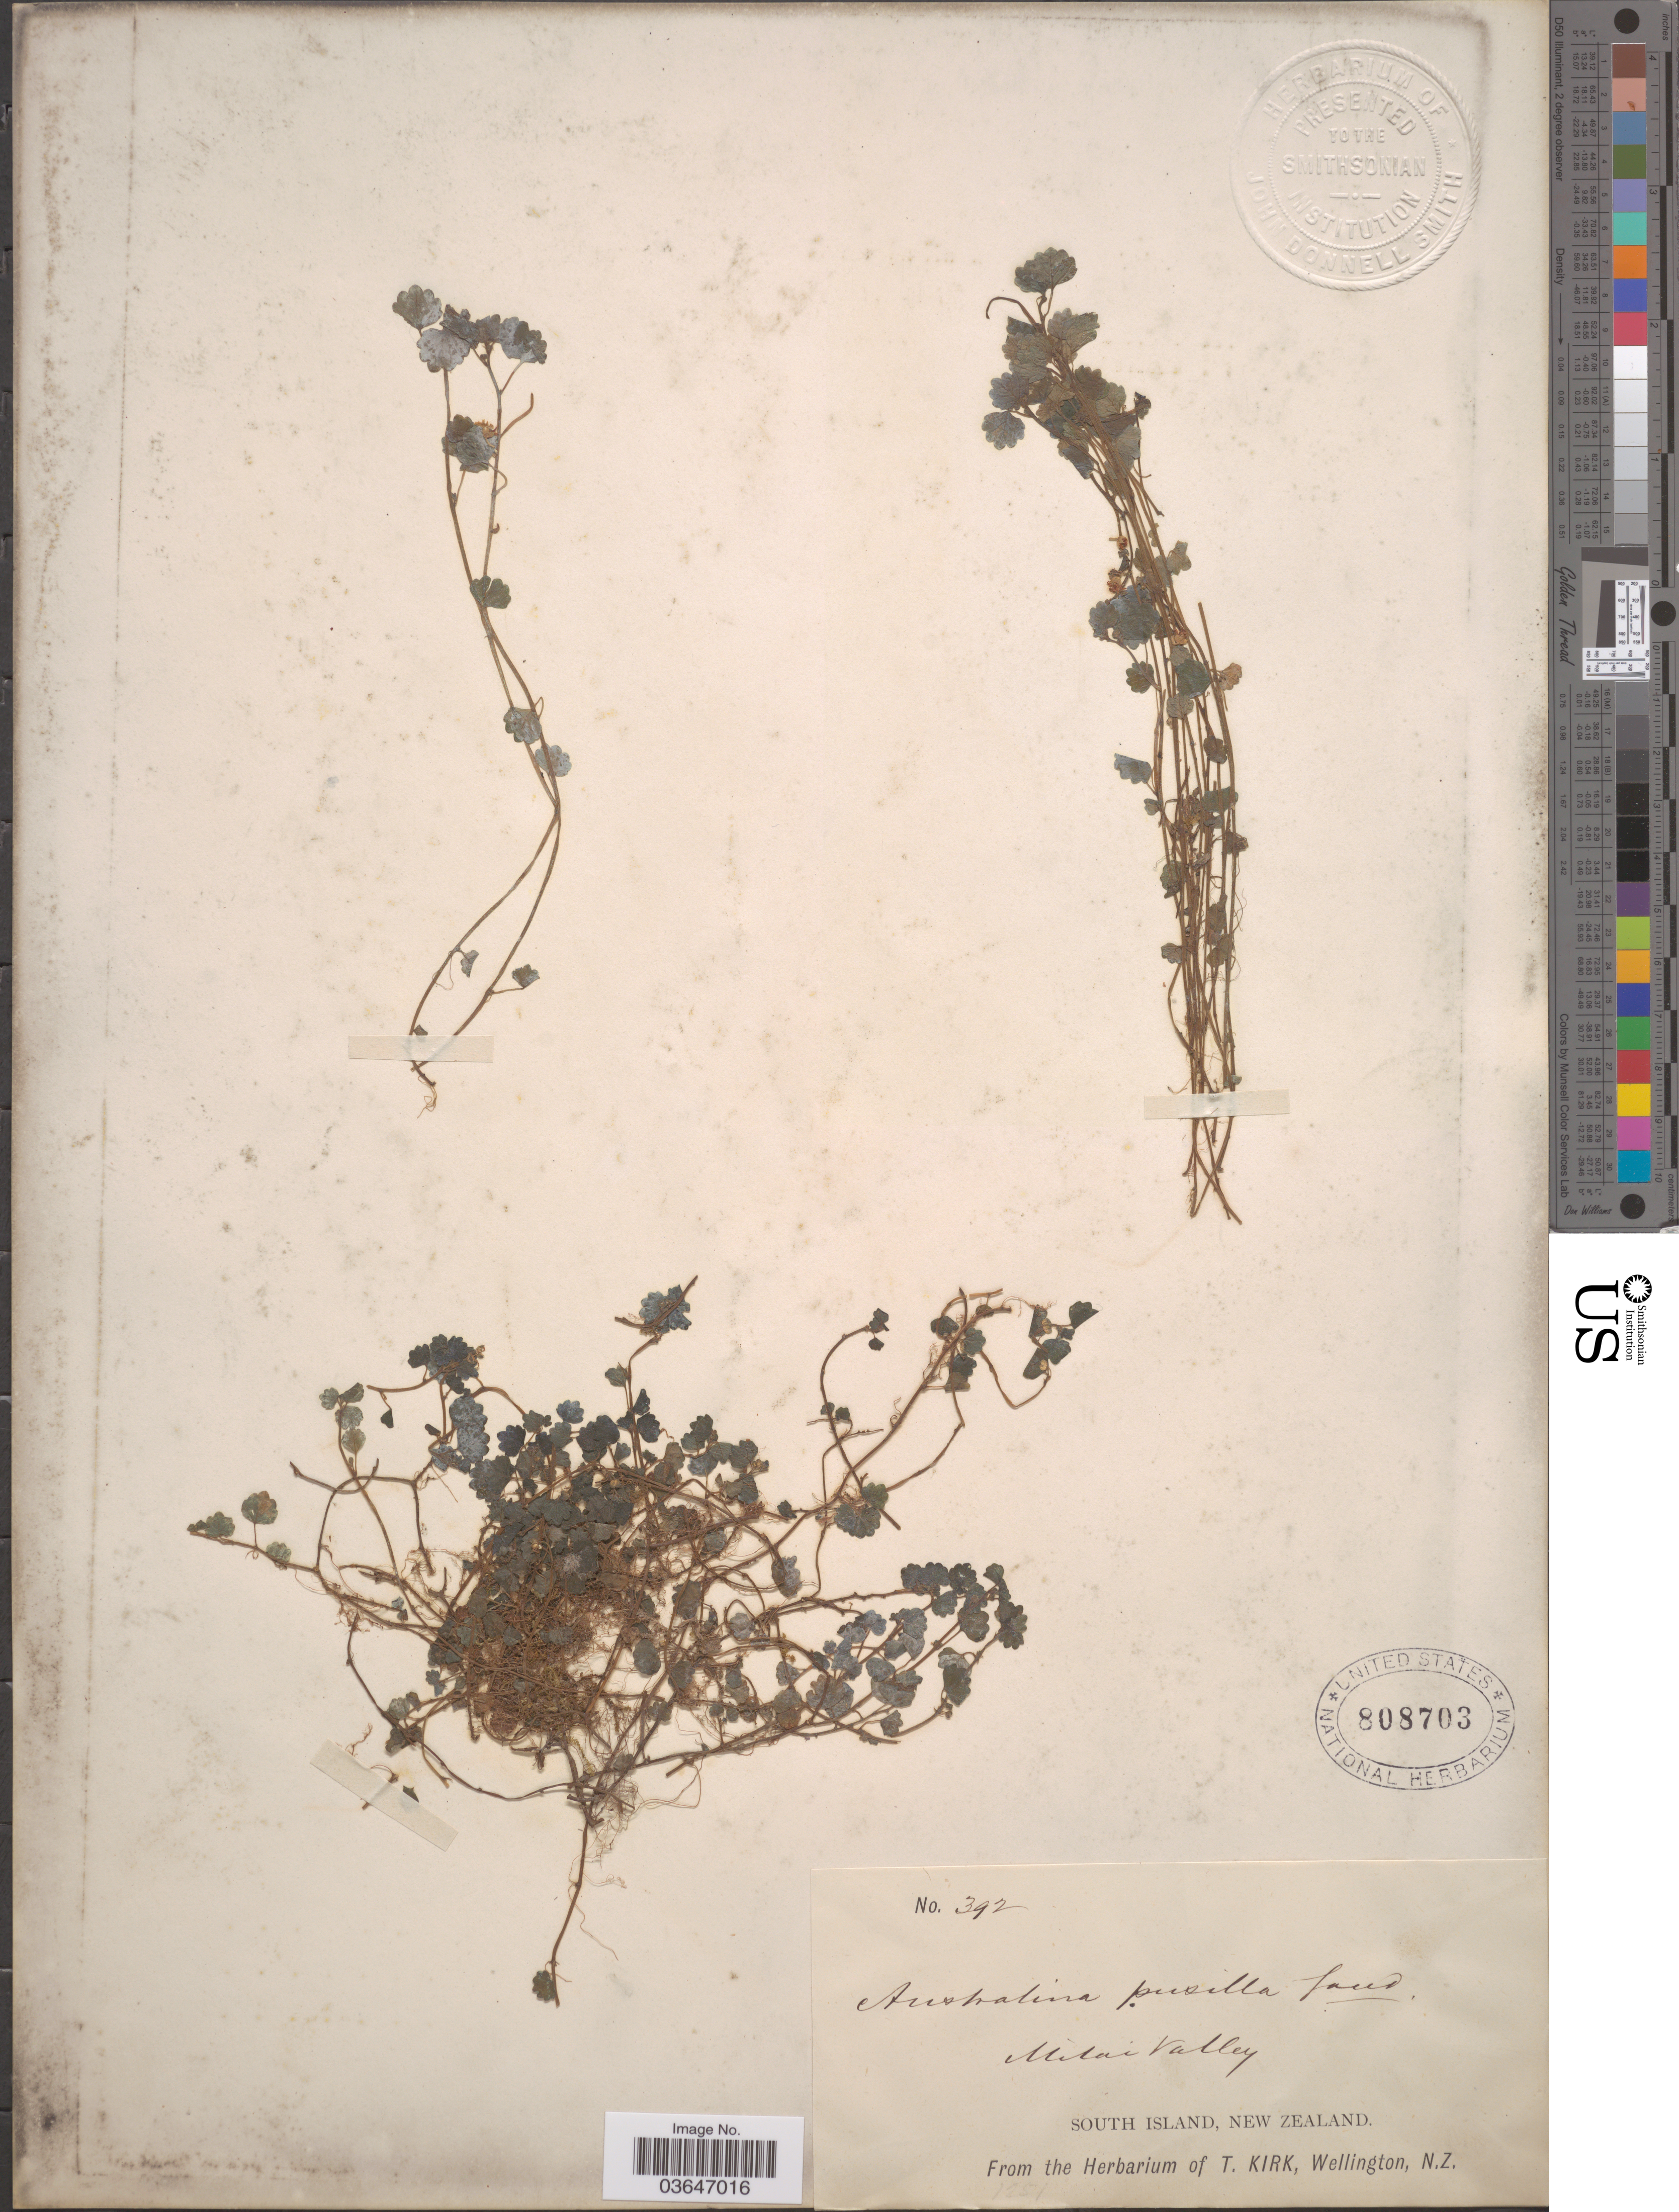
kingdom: Plantae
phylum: Tracheophyta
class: Magnoliopsida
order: Rosales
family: Urticaceae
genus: Australina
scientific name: Australina pusilla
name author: (Poir.) Gaudich.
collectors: ex herb. T. Kirk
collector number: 392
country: New Zealand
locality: Mitai Valley. South Island.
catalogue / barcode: US 808703